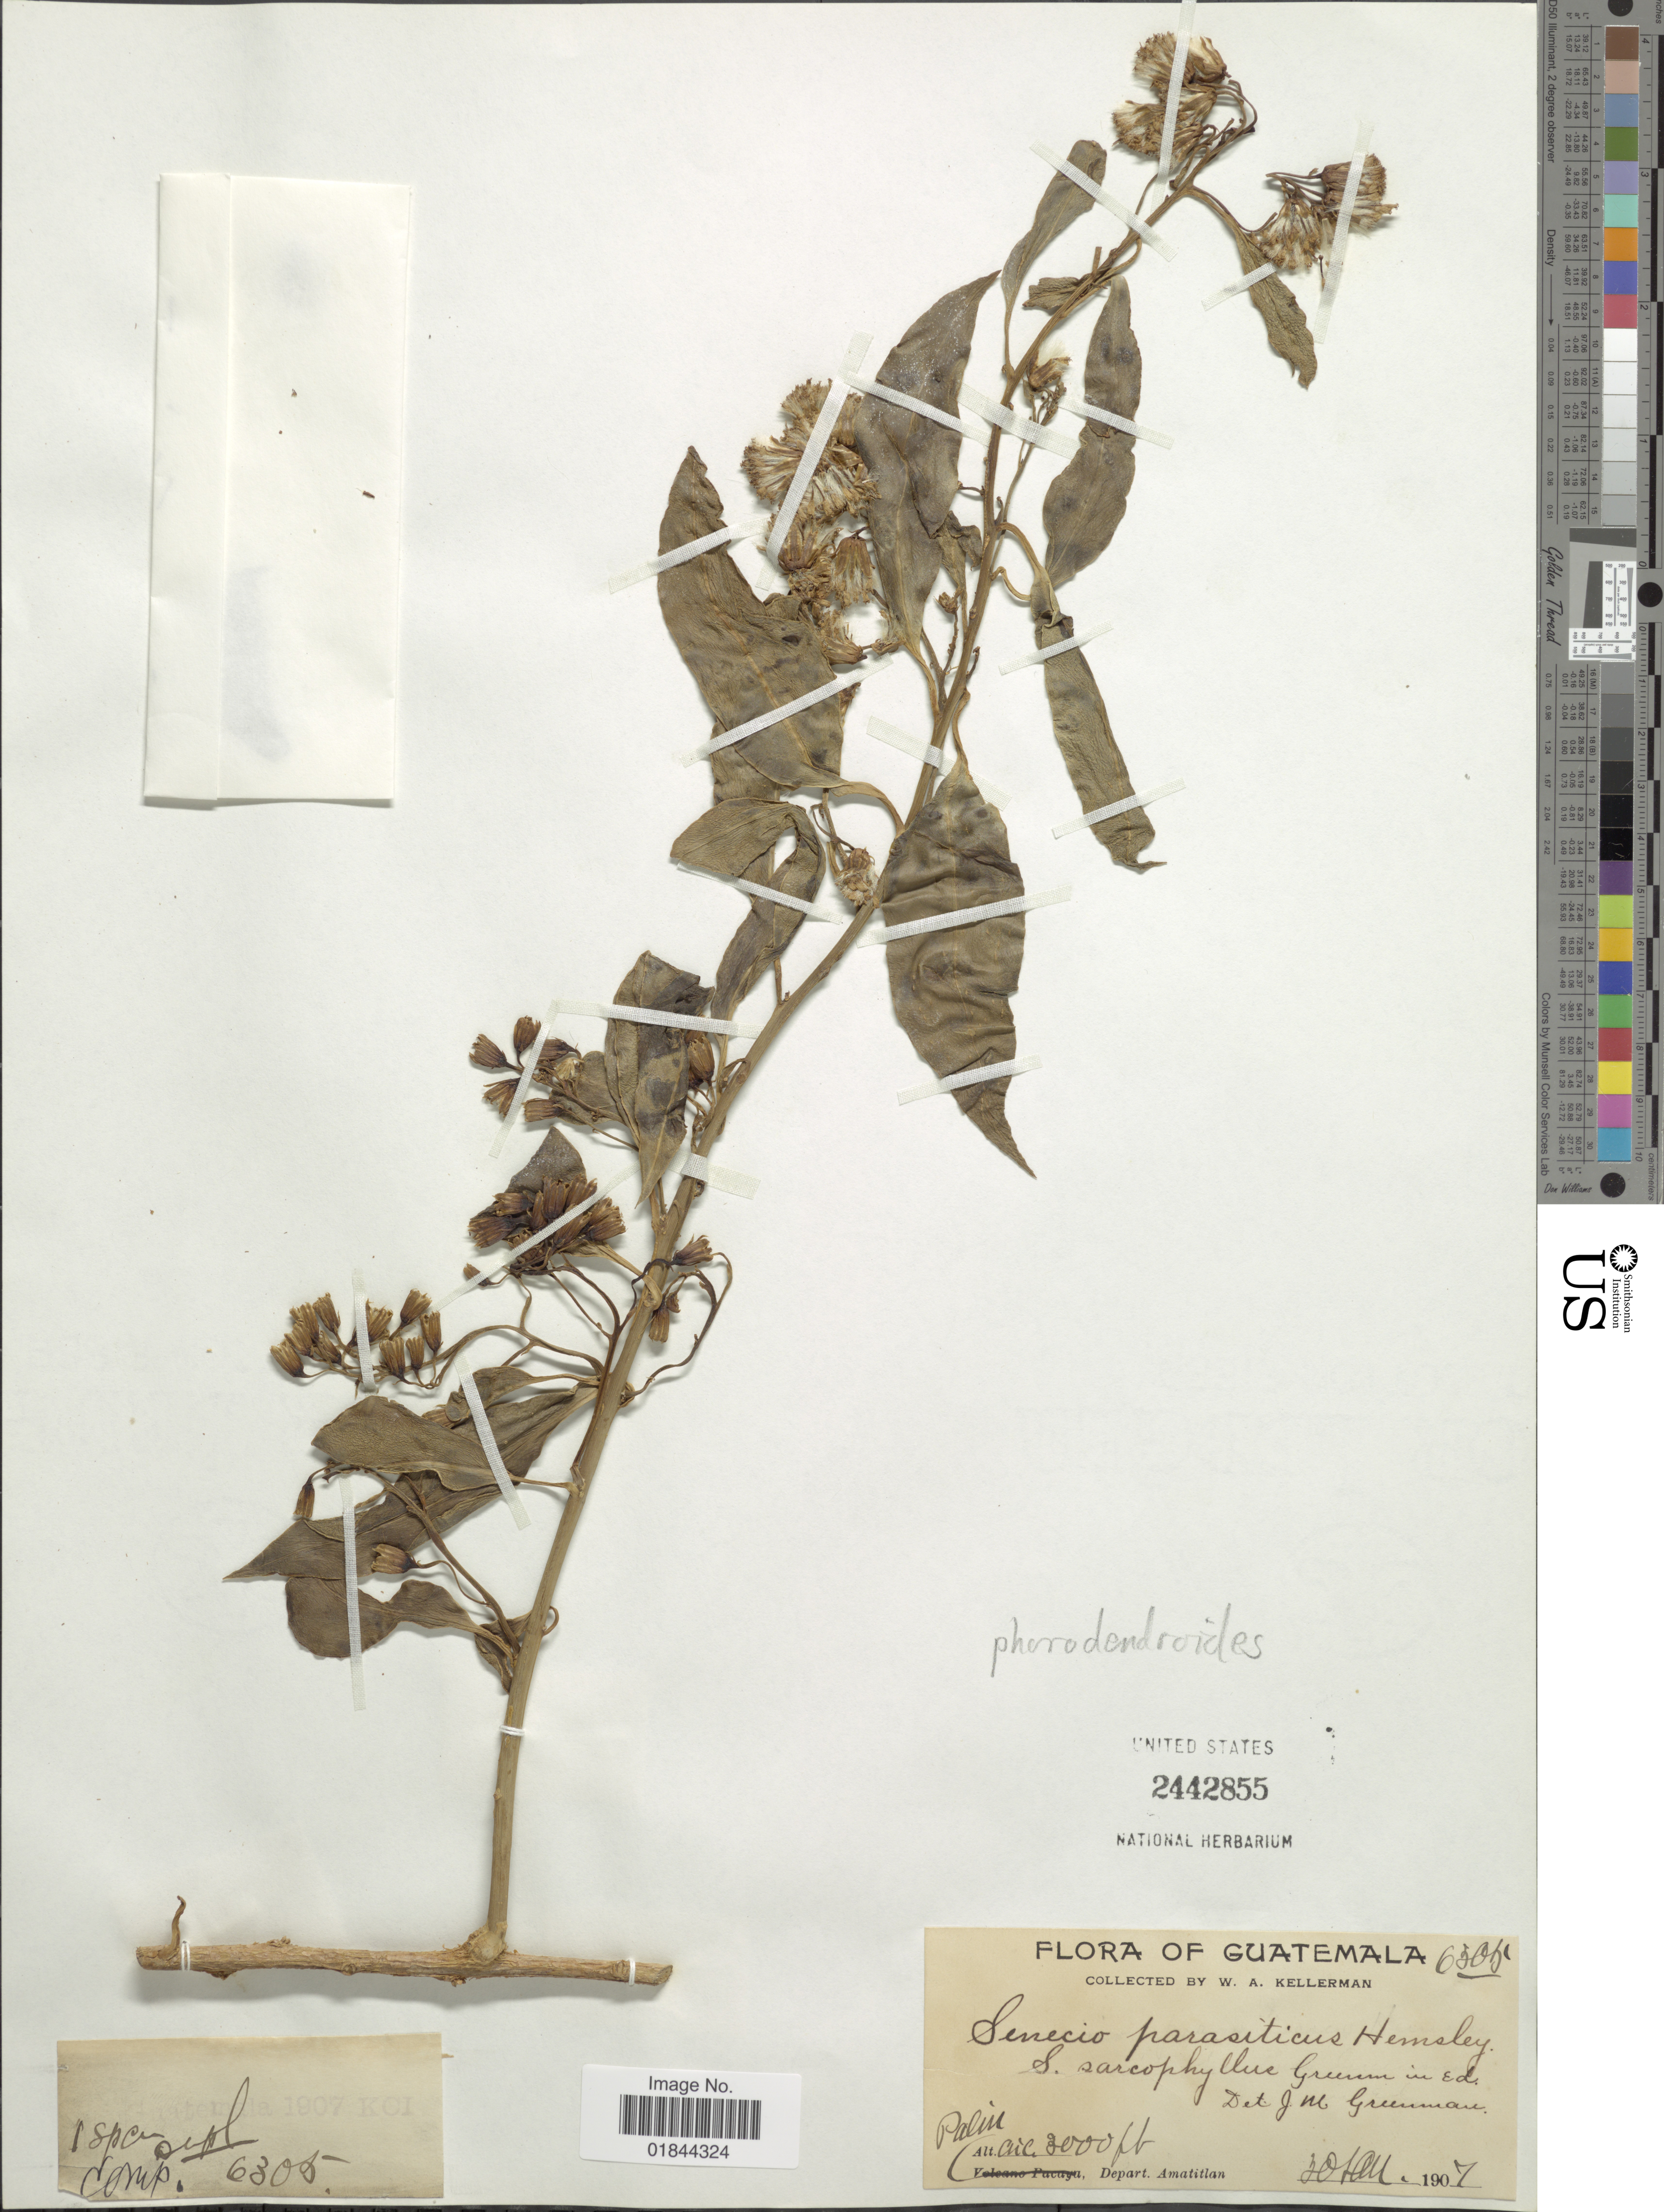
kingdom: Plantae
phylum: Tracheophyta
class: Magnoliopsida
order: Asterales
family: Asteraceae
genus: Pentacalia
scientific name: Pentacalia phorodendroides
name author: (L.O. Williams) H. Rob. & Cuatrec.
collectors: W. Kellerman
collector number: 6505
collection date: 1907-01-30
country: Guatemala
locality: Pal, Depart. Amatitlan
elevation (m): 914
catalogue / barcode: US 2442855